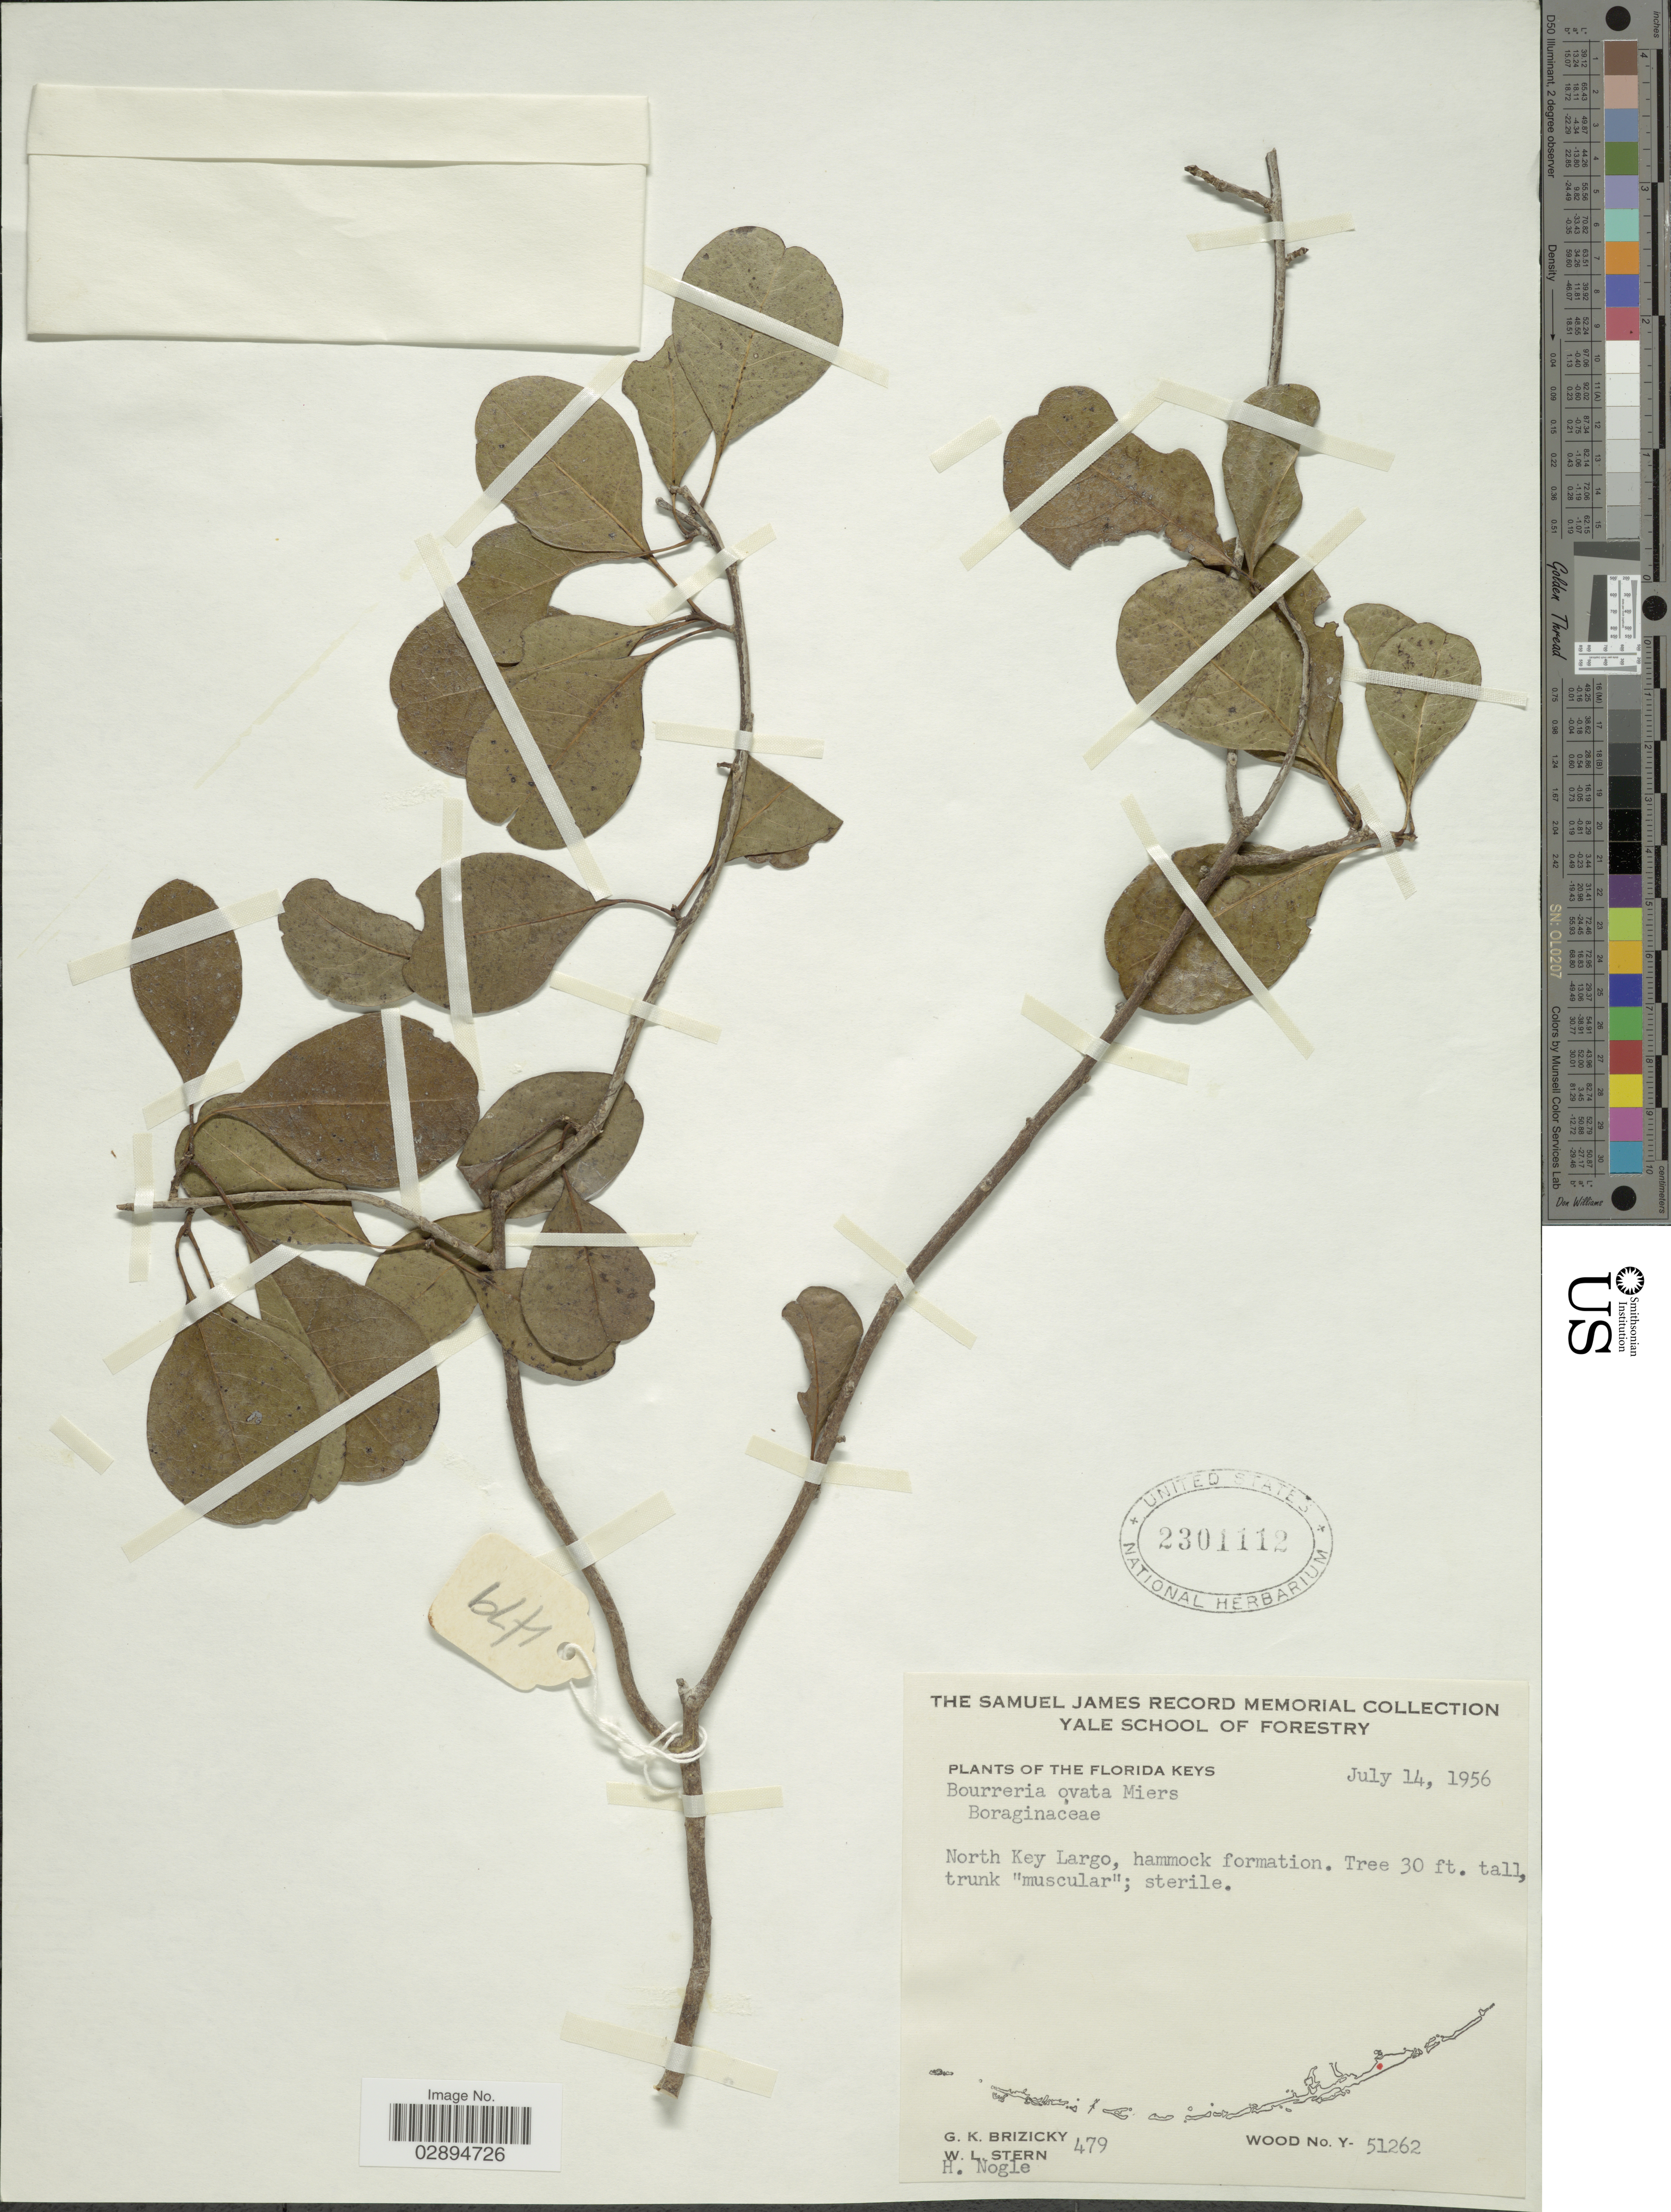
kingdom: Plantae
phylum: Tracheophyta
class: Magnoliopsida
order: Boraginales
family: Ehretiaceae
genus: Bourreria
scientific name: Bourreria ovata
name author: Miers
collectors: G. K. Brizicky, W. L. Stern & H. Nogle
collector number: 479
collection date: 1956-07-14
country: United States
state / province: Florida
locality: The Florida Keys. North Key Largo, hammock formation.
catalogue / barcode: US 2301112